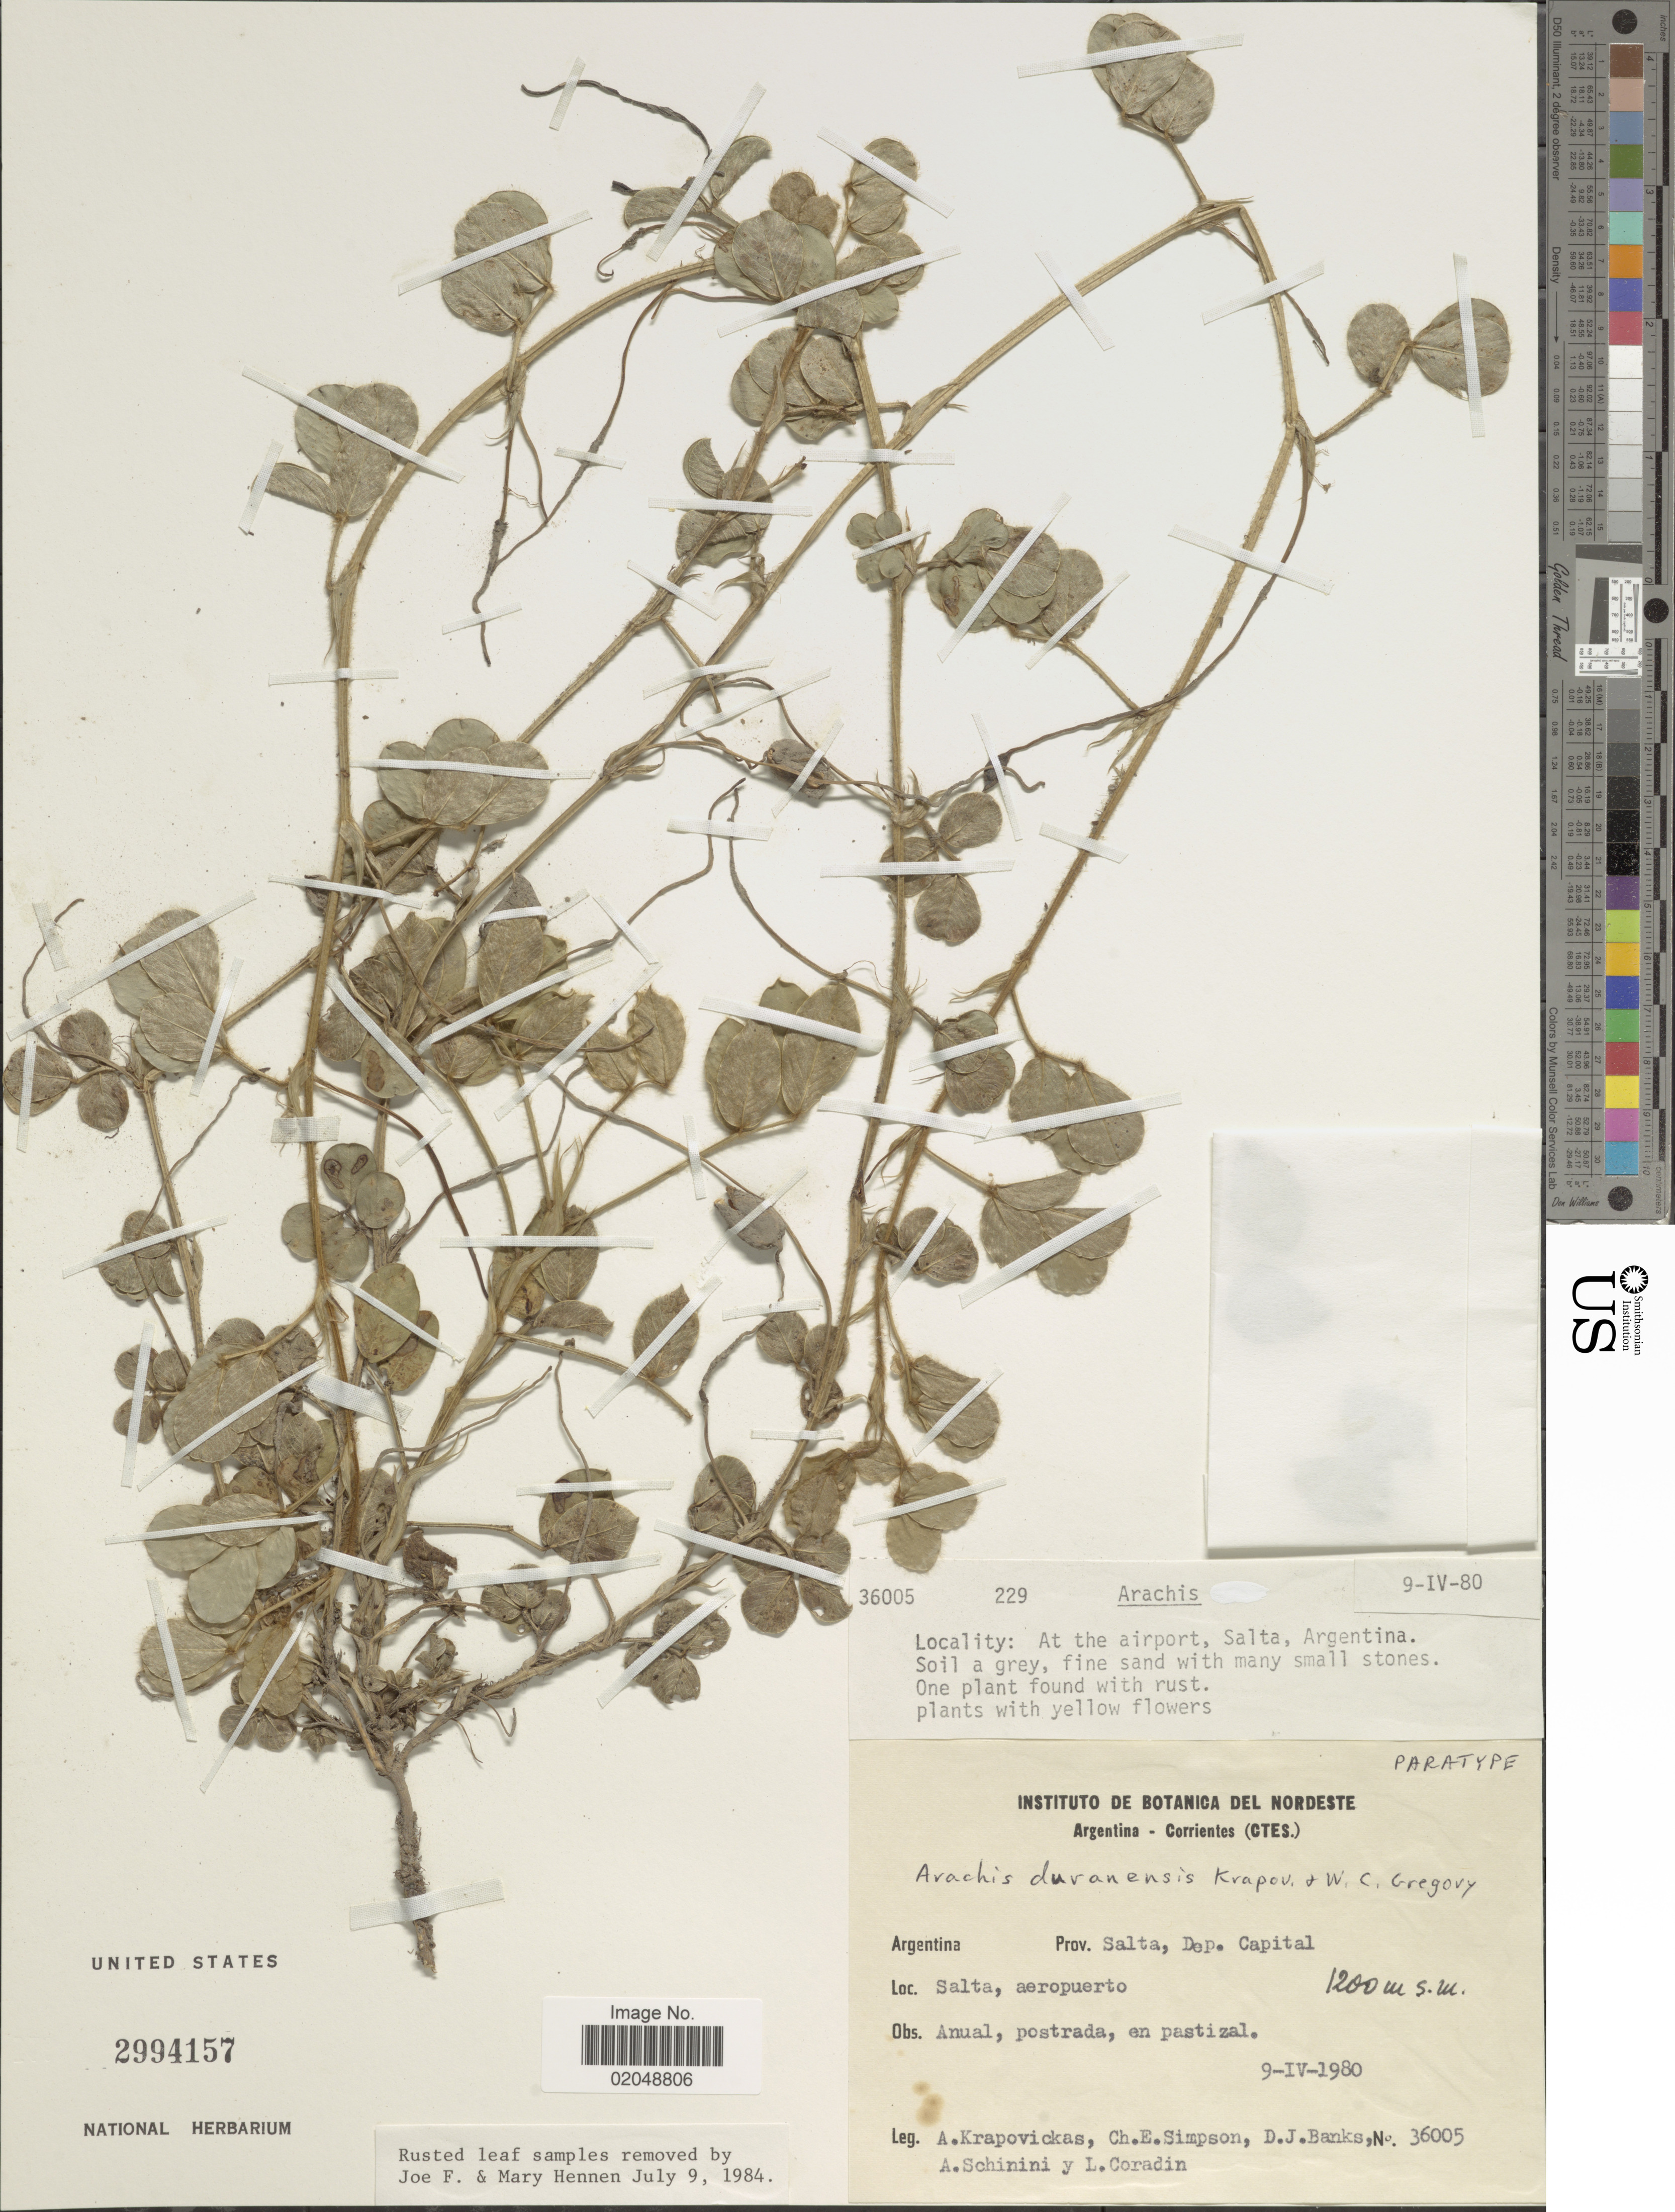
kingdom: Plantae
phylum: Tracheophyta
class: Magnoliopsida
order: Fabales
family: Fabaceae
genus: Arachis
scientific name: Arachis duranensis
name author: Krapov. & W.C. Greg.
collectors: A. Krapovickas, C. Simpson, D. J. Banks, A. Schinini & L. Coradin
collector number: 36005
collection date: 1980-04-09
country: Argentina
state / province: Salta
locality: Dep Capital, Salta, aeropuerto, At the airport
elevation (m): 1200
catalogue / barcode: US 2994157